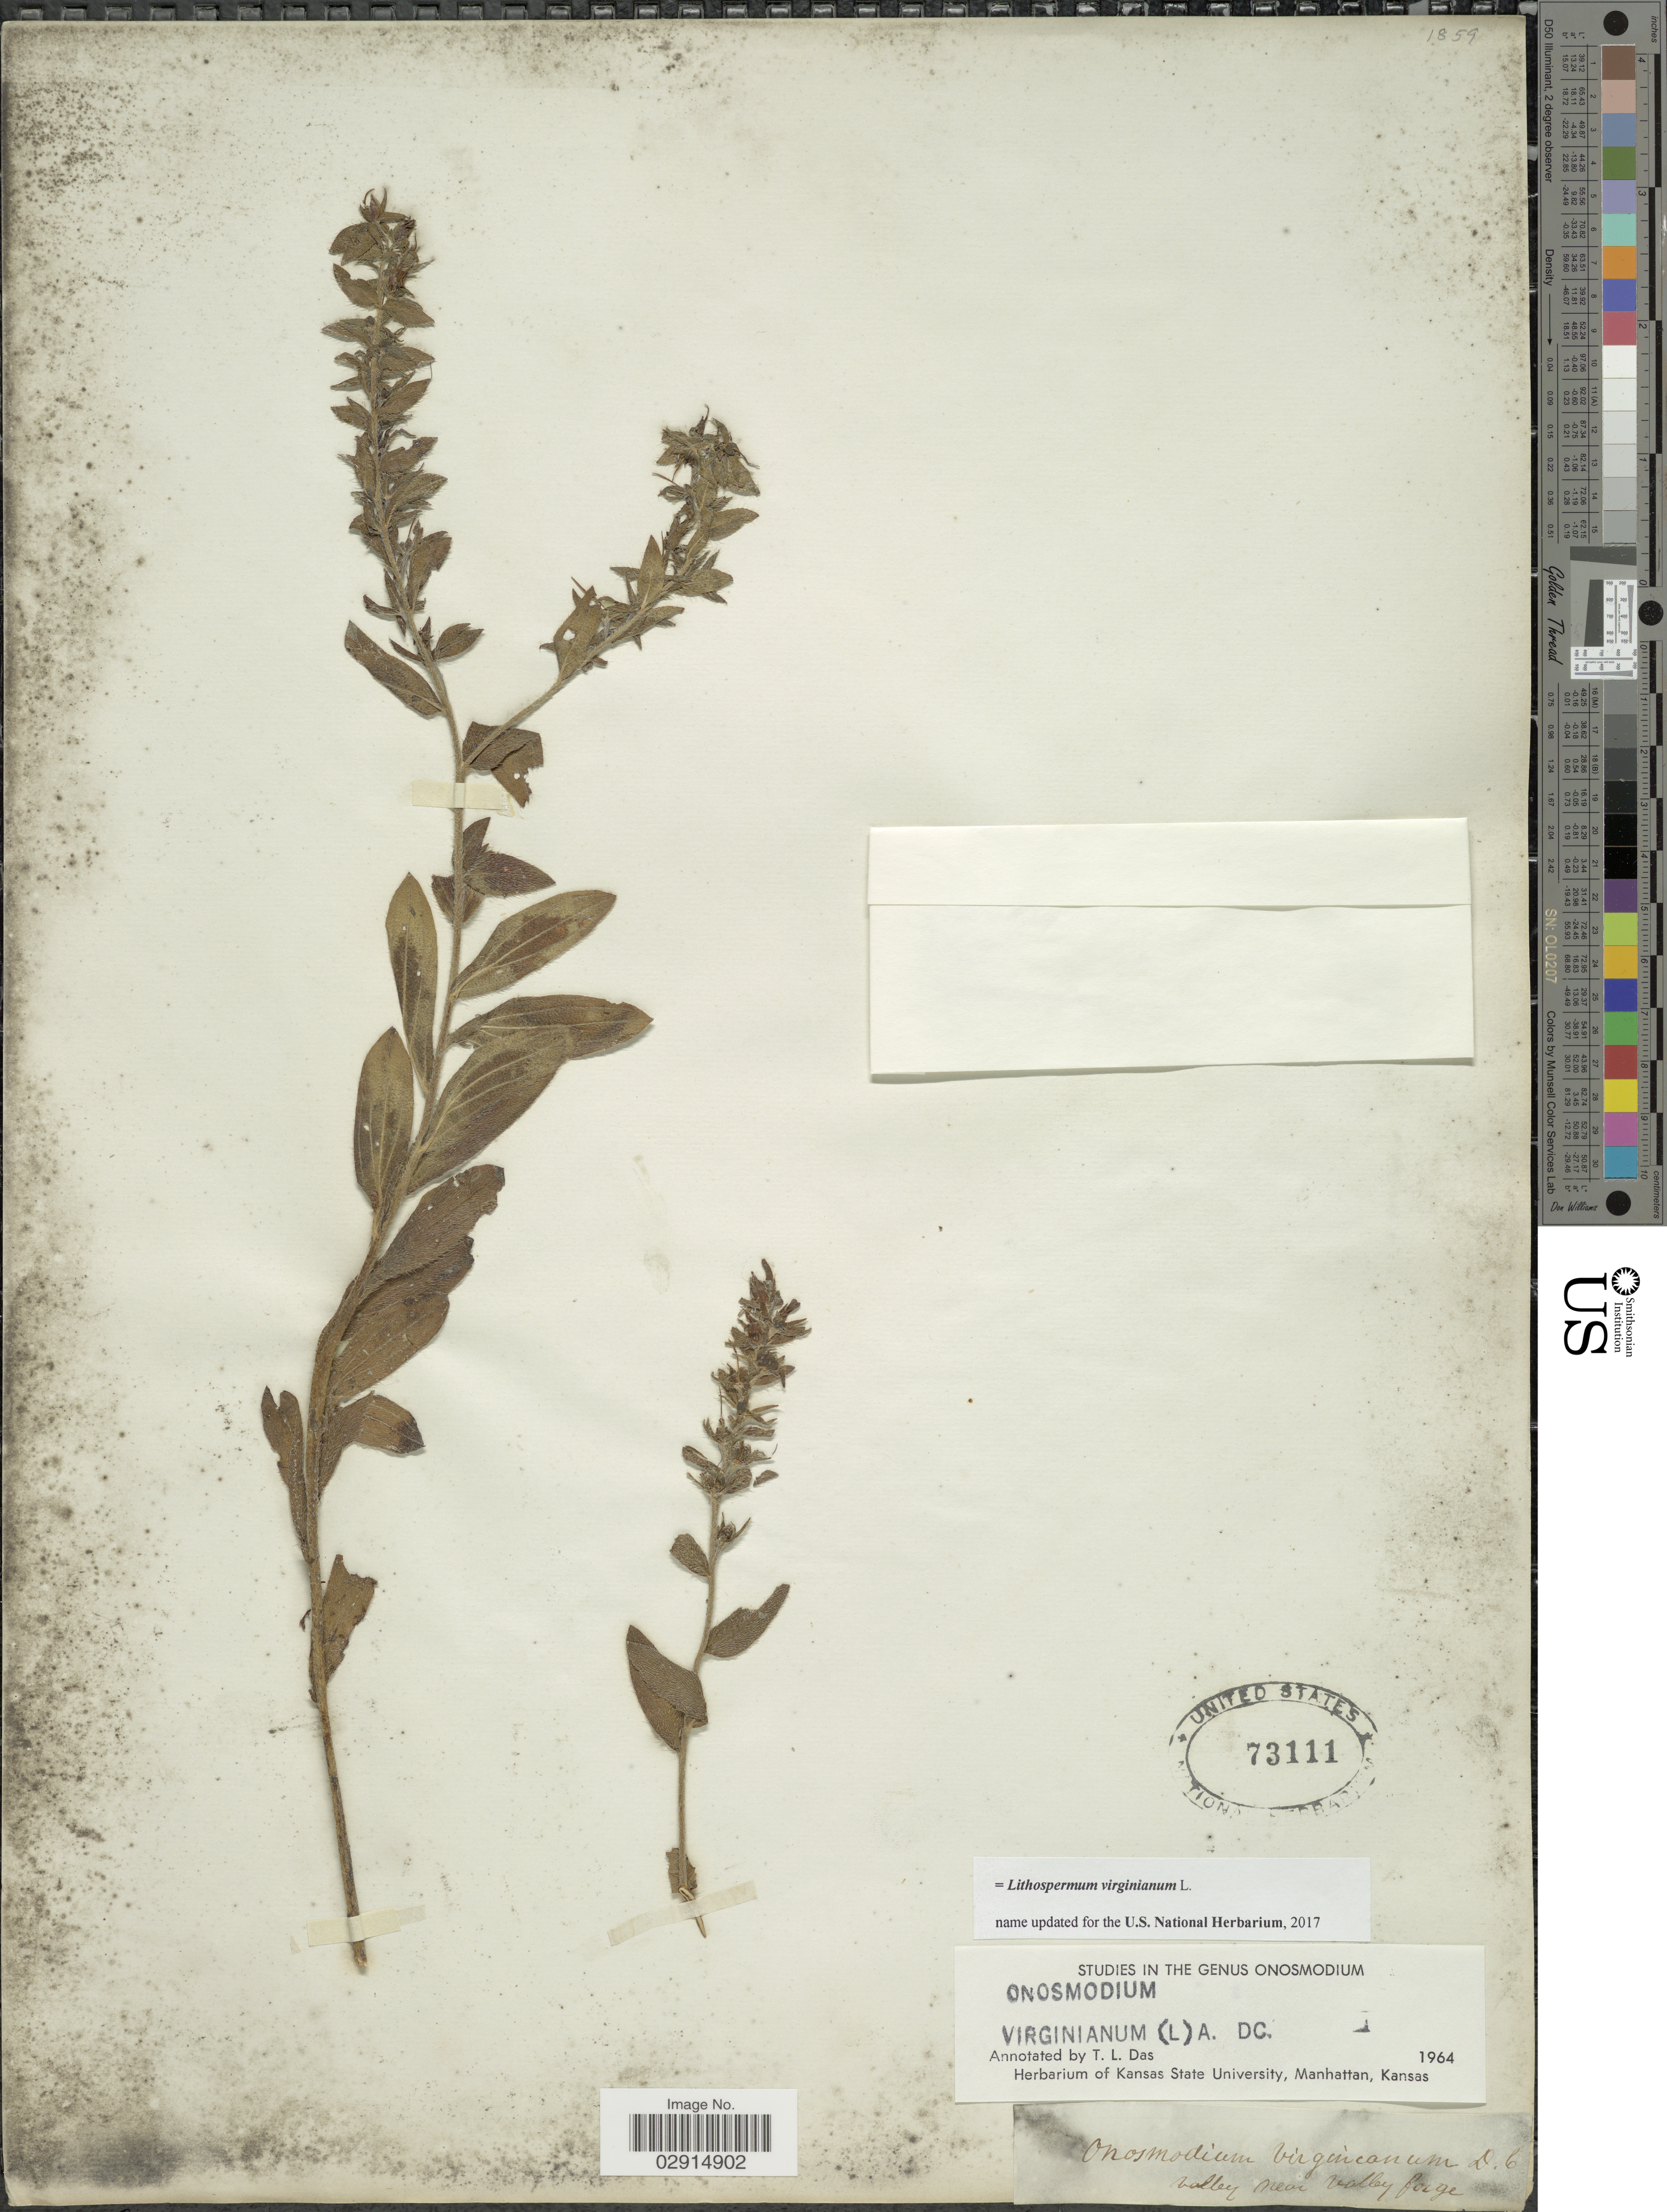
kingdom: Plantae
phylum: Tracheophyta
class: Magnoliopsida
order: Boraginales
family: Boraginaceae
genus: Lithospermum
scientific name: Lithospermum virginianum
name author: L.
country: United States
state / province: Pennsylvania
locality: Valley near Valley Forge.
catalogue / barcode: US 73111